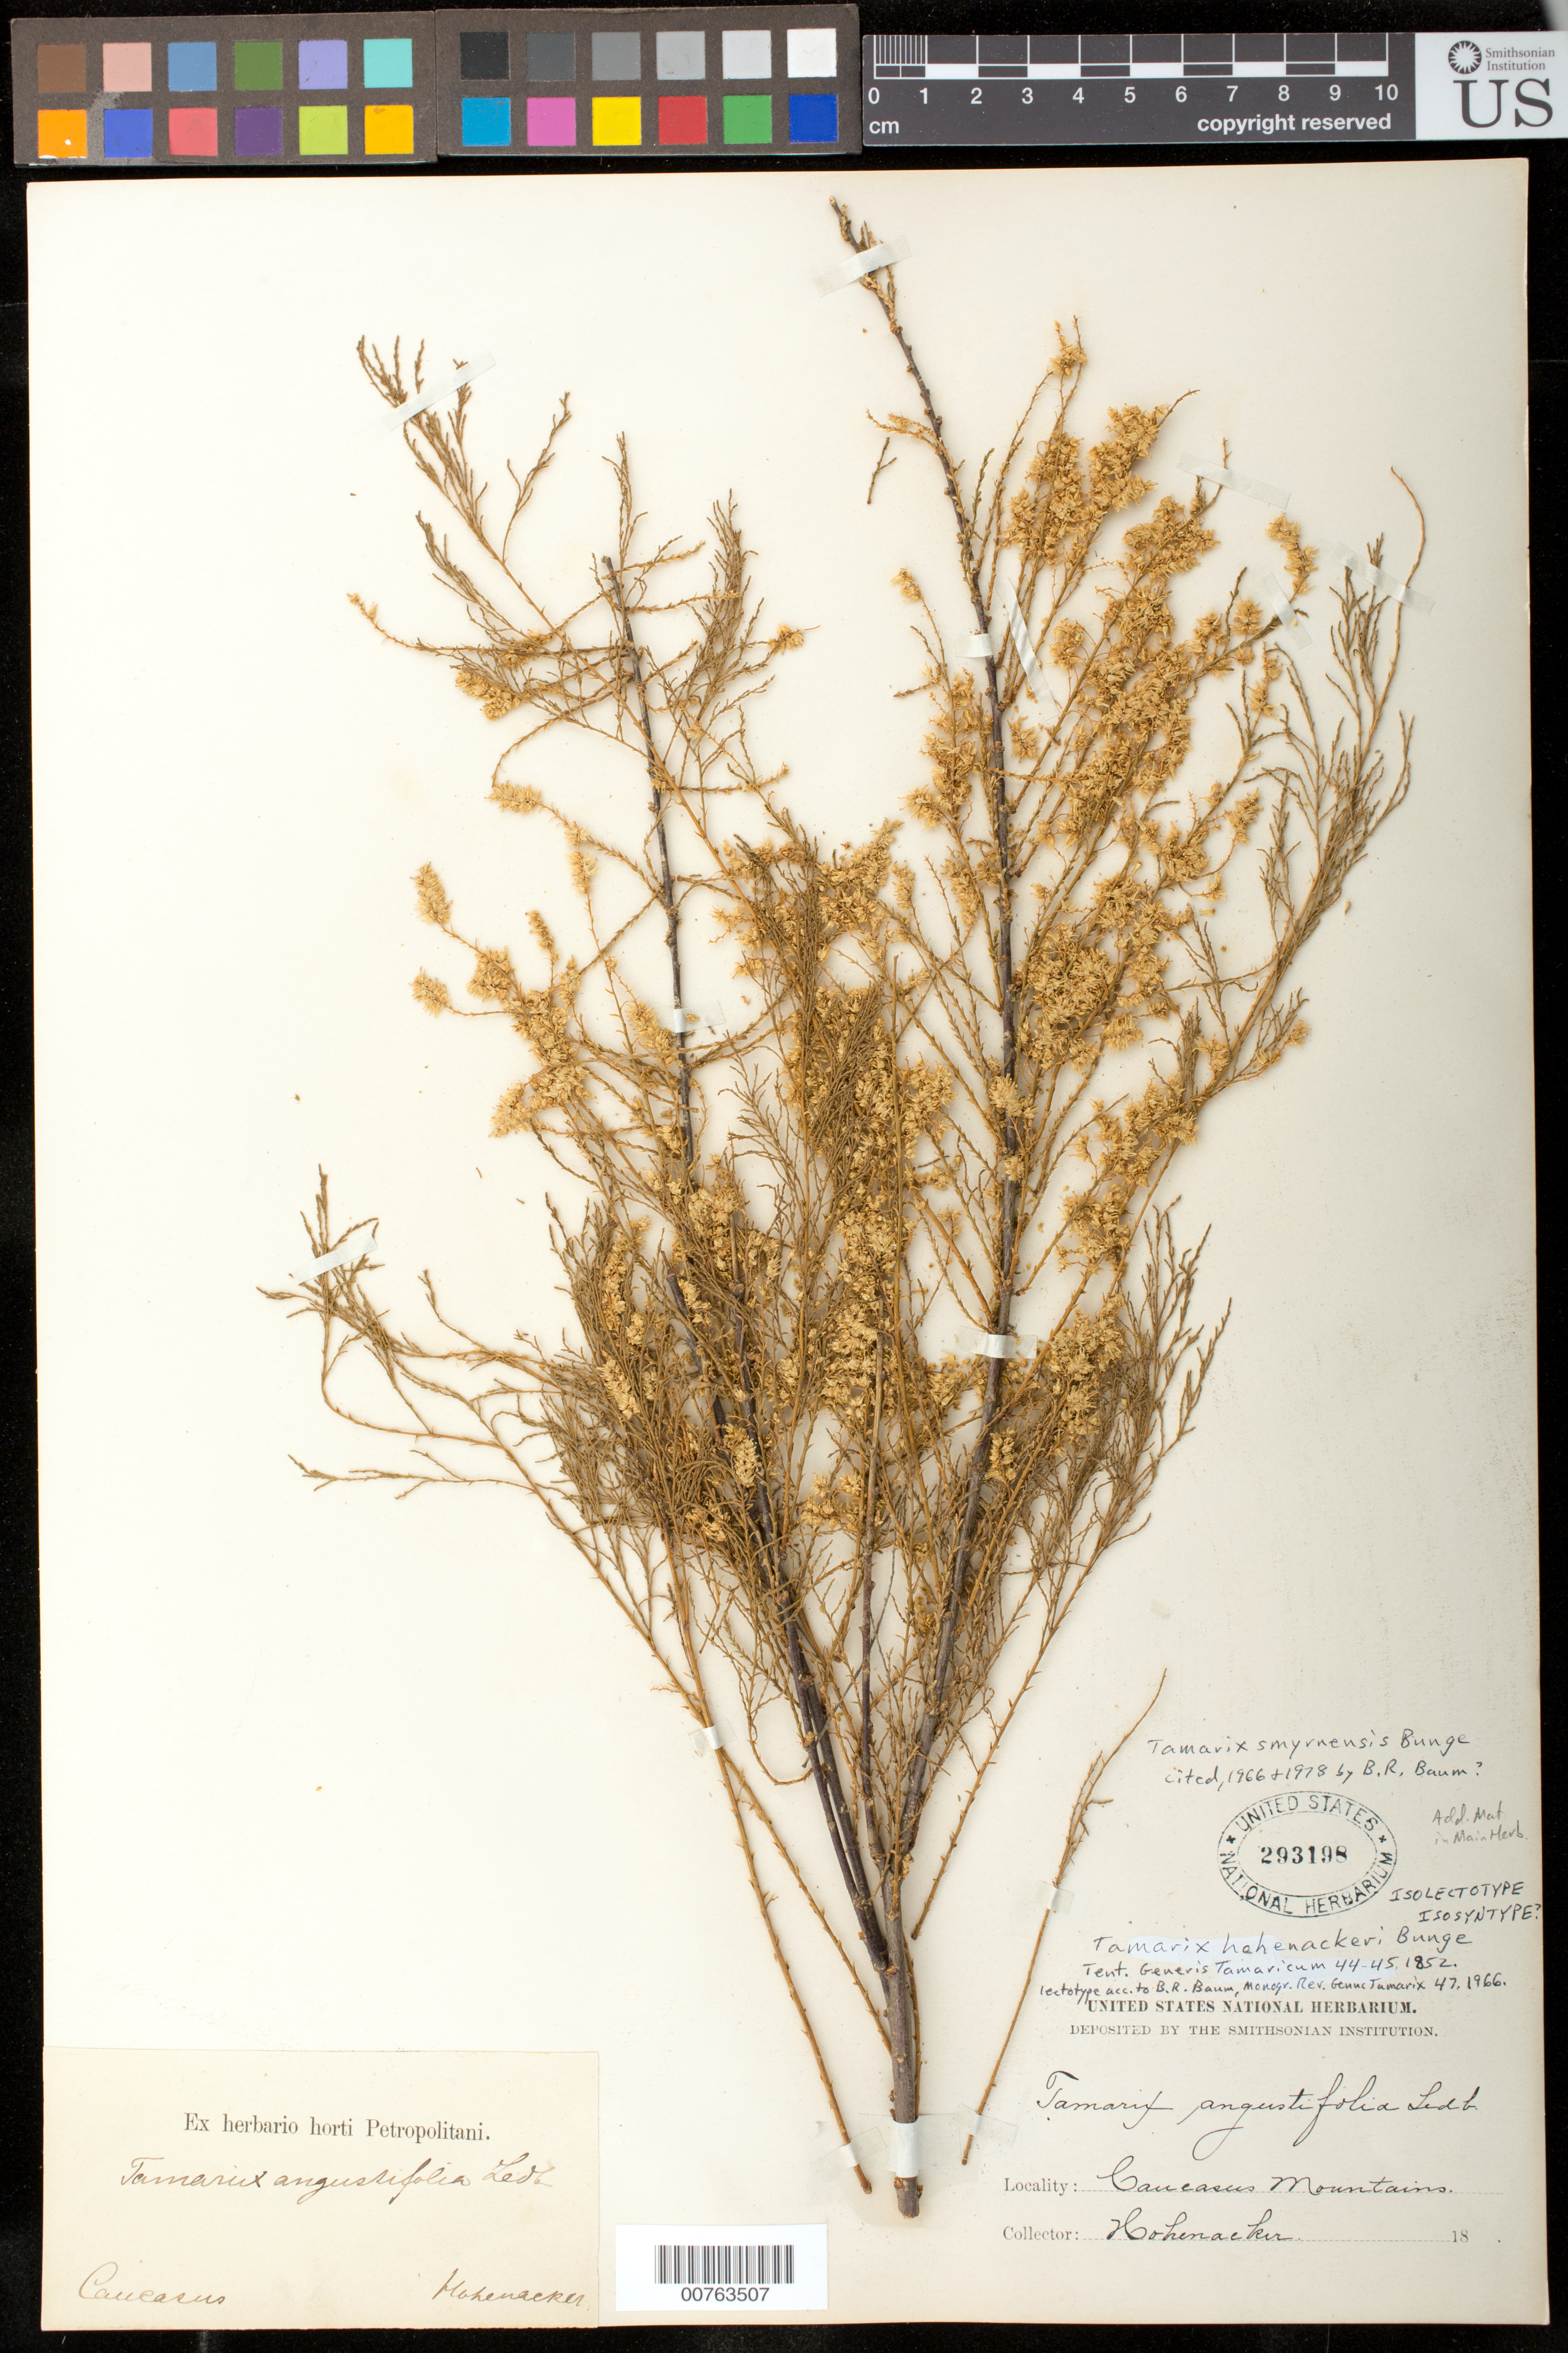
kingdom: Plantae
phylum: Tracheophyta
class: Magnoliopsida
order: Caryophyllales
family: Tamaricaceae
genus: Tamarix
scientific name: Tamarix hohenackeri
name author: Bunge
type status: Possible Type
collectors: R. F. Hohenacker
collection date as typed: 18--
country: Georgia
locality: Caucasus Mtns.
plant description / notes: Dubiously type material, but annotated (unsigned, undated; S.F. Smith script) as isosyntype/isolectotype of Tamarix hohenackeri Bunge.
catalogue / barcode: US 293198